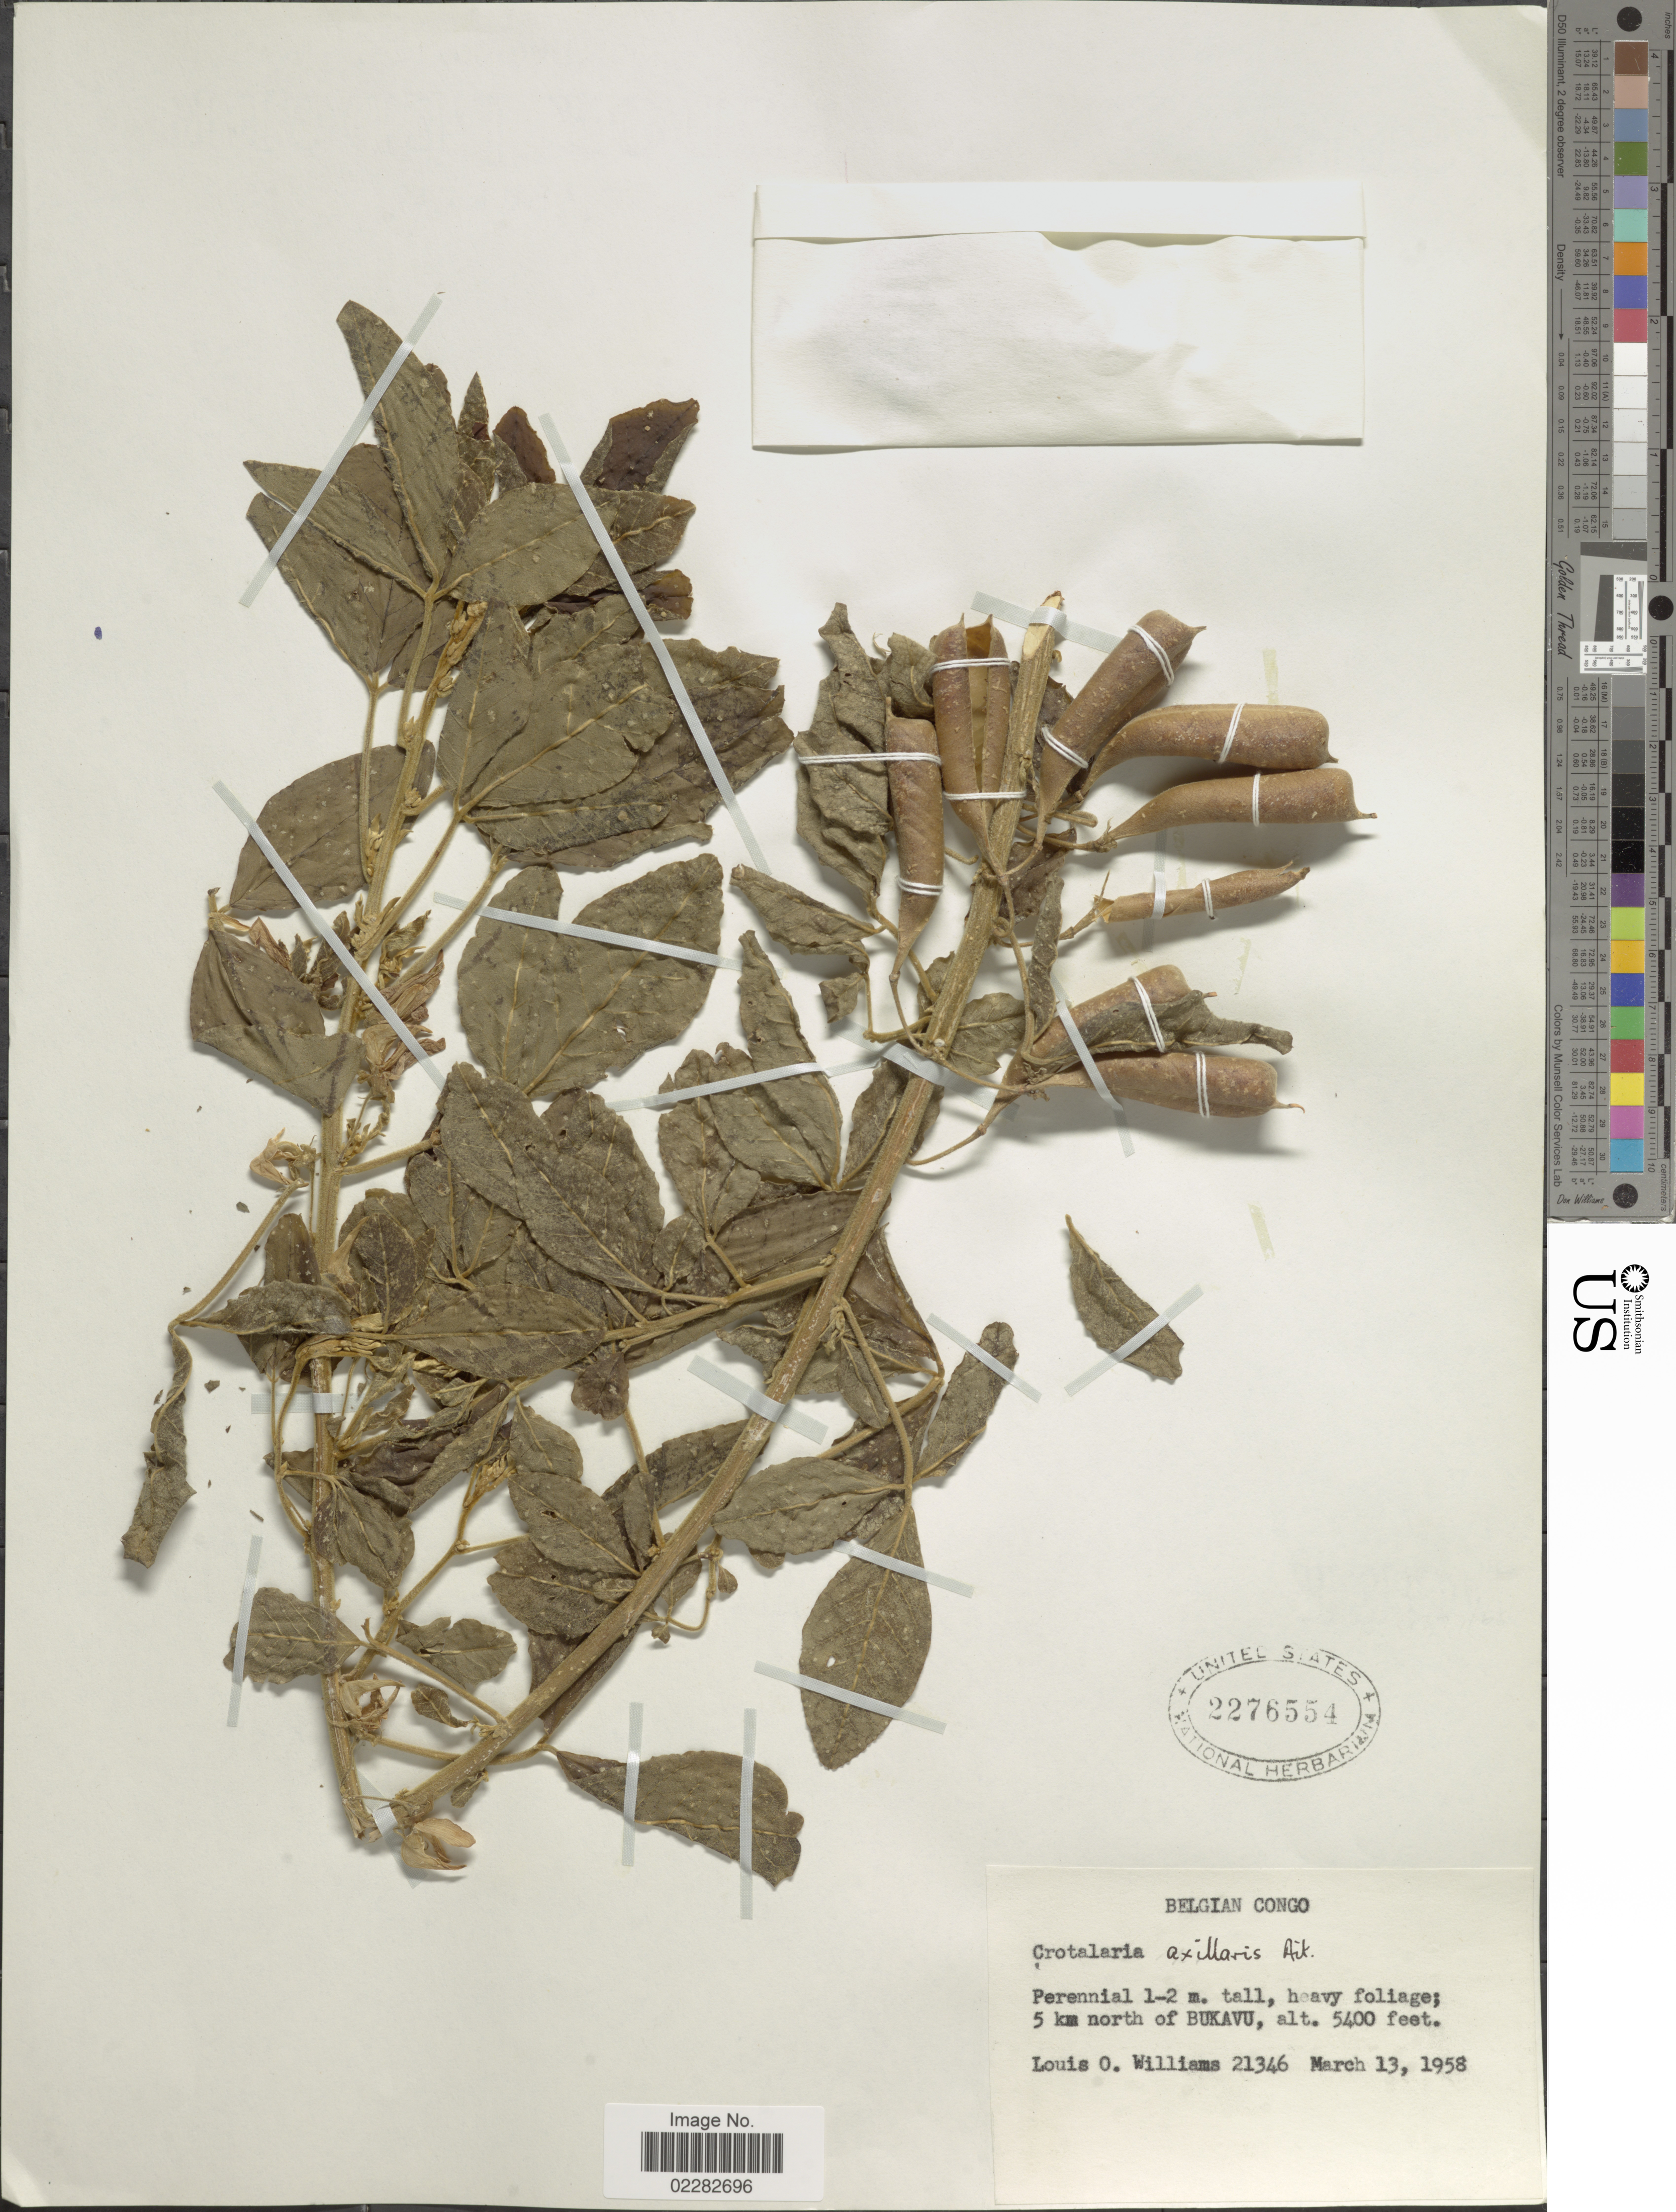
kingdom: Plantae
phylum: Tracheophyta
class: Magnoliopsida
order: Fabales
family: Fabaceae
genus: Crotalaria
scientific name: Crotalaria axillaris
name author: Aiton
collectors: L. O. Williams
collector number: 21346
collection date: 1958-03-13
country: Congo, Democratic Republic of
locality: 5 km north of Bukavu, Belgian Congo.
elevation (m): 1646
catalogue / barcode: US 2276554